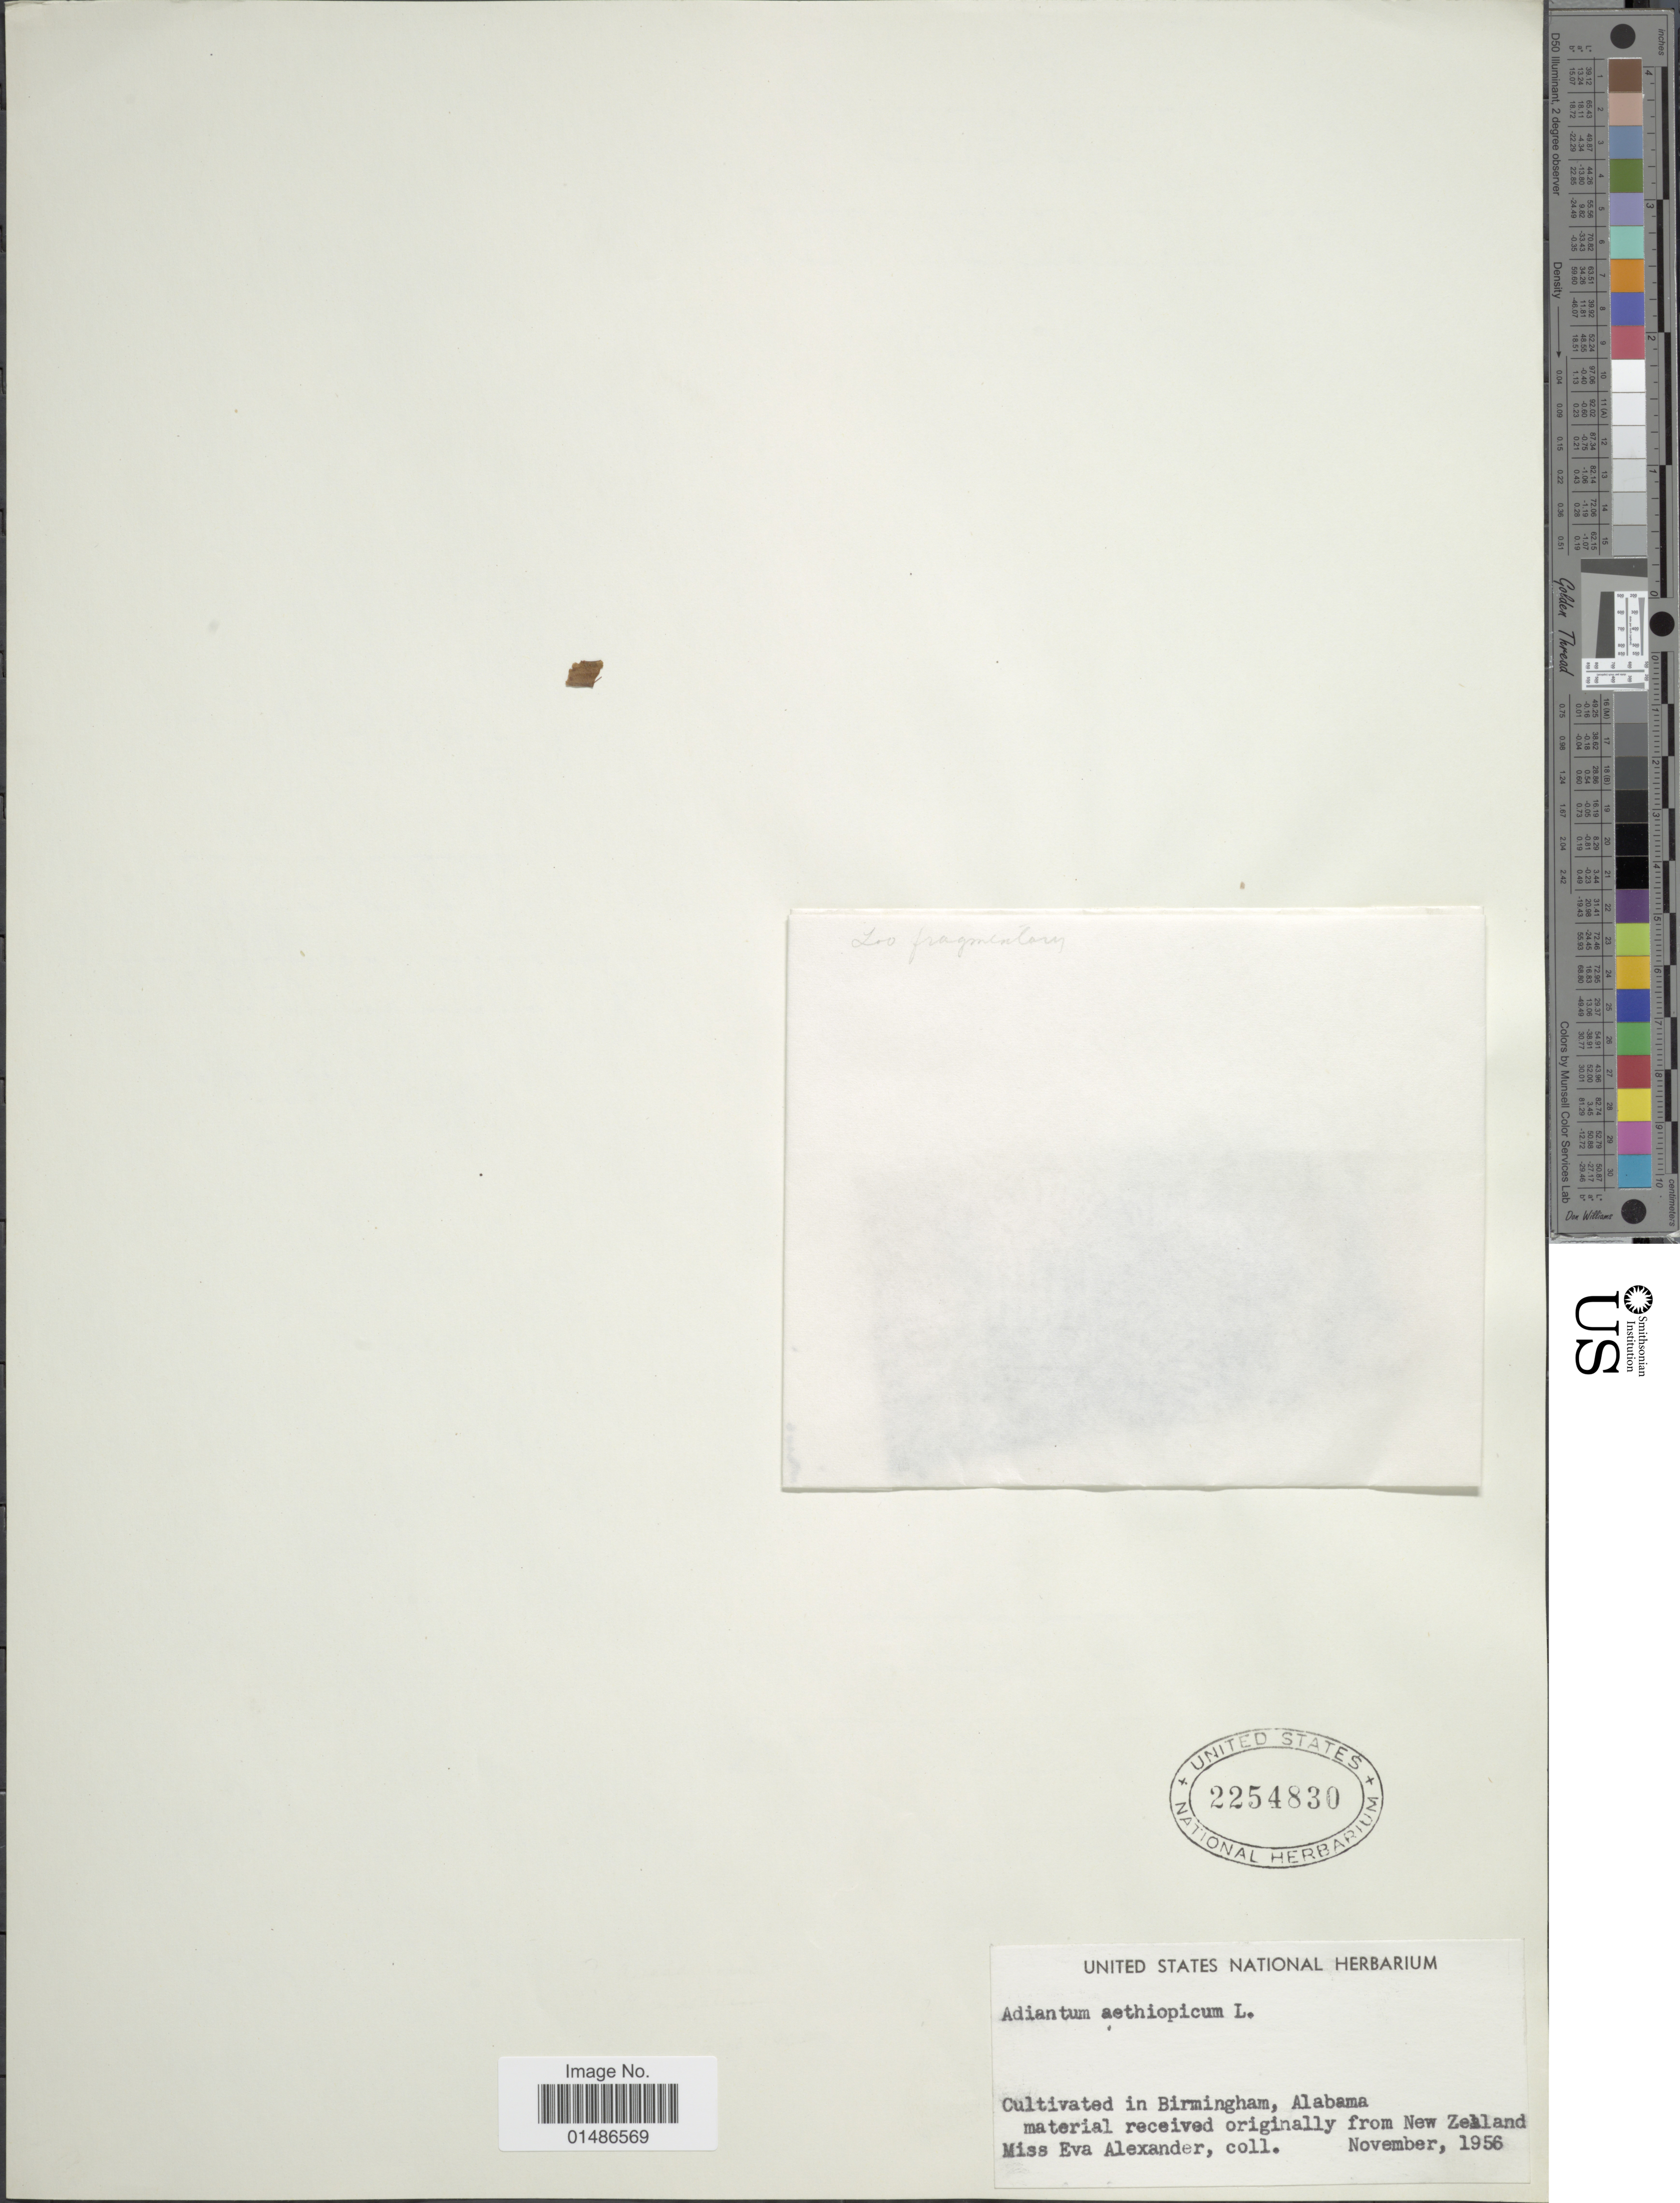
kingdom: Plantae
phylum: Tracheophyta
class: Polypodiopsida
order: Polypodiales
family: Pteridaceae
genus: Adiantum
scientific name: Adiantum aethiopicum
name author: L.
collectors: E. Alexander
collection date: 1956-11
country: United States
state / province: Alabama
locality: Cultivated in Birmingham.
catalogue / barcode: US 2254830